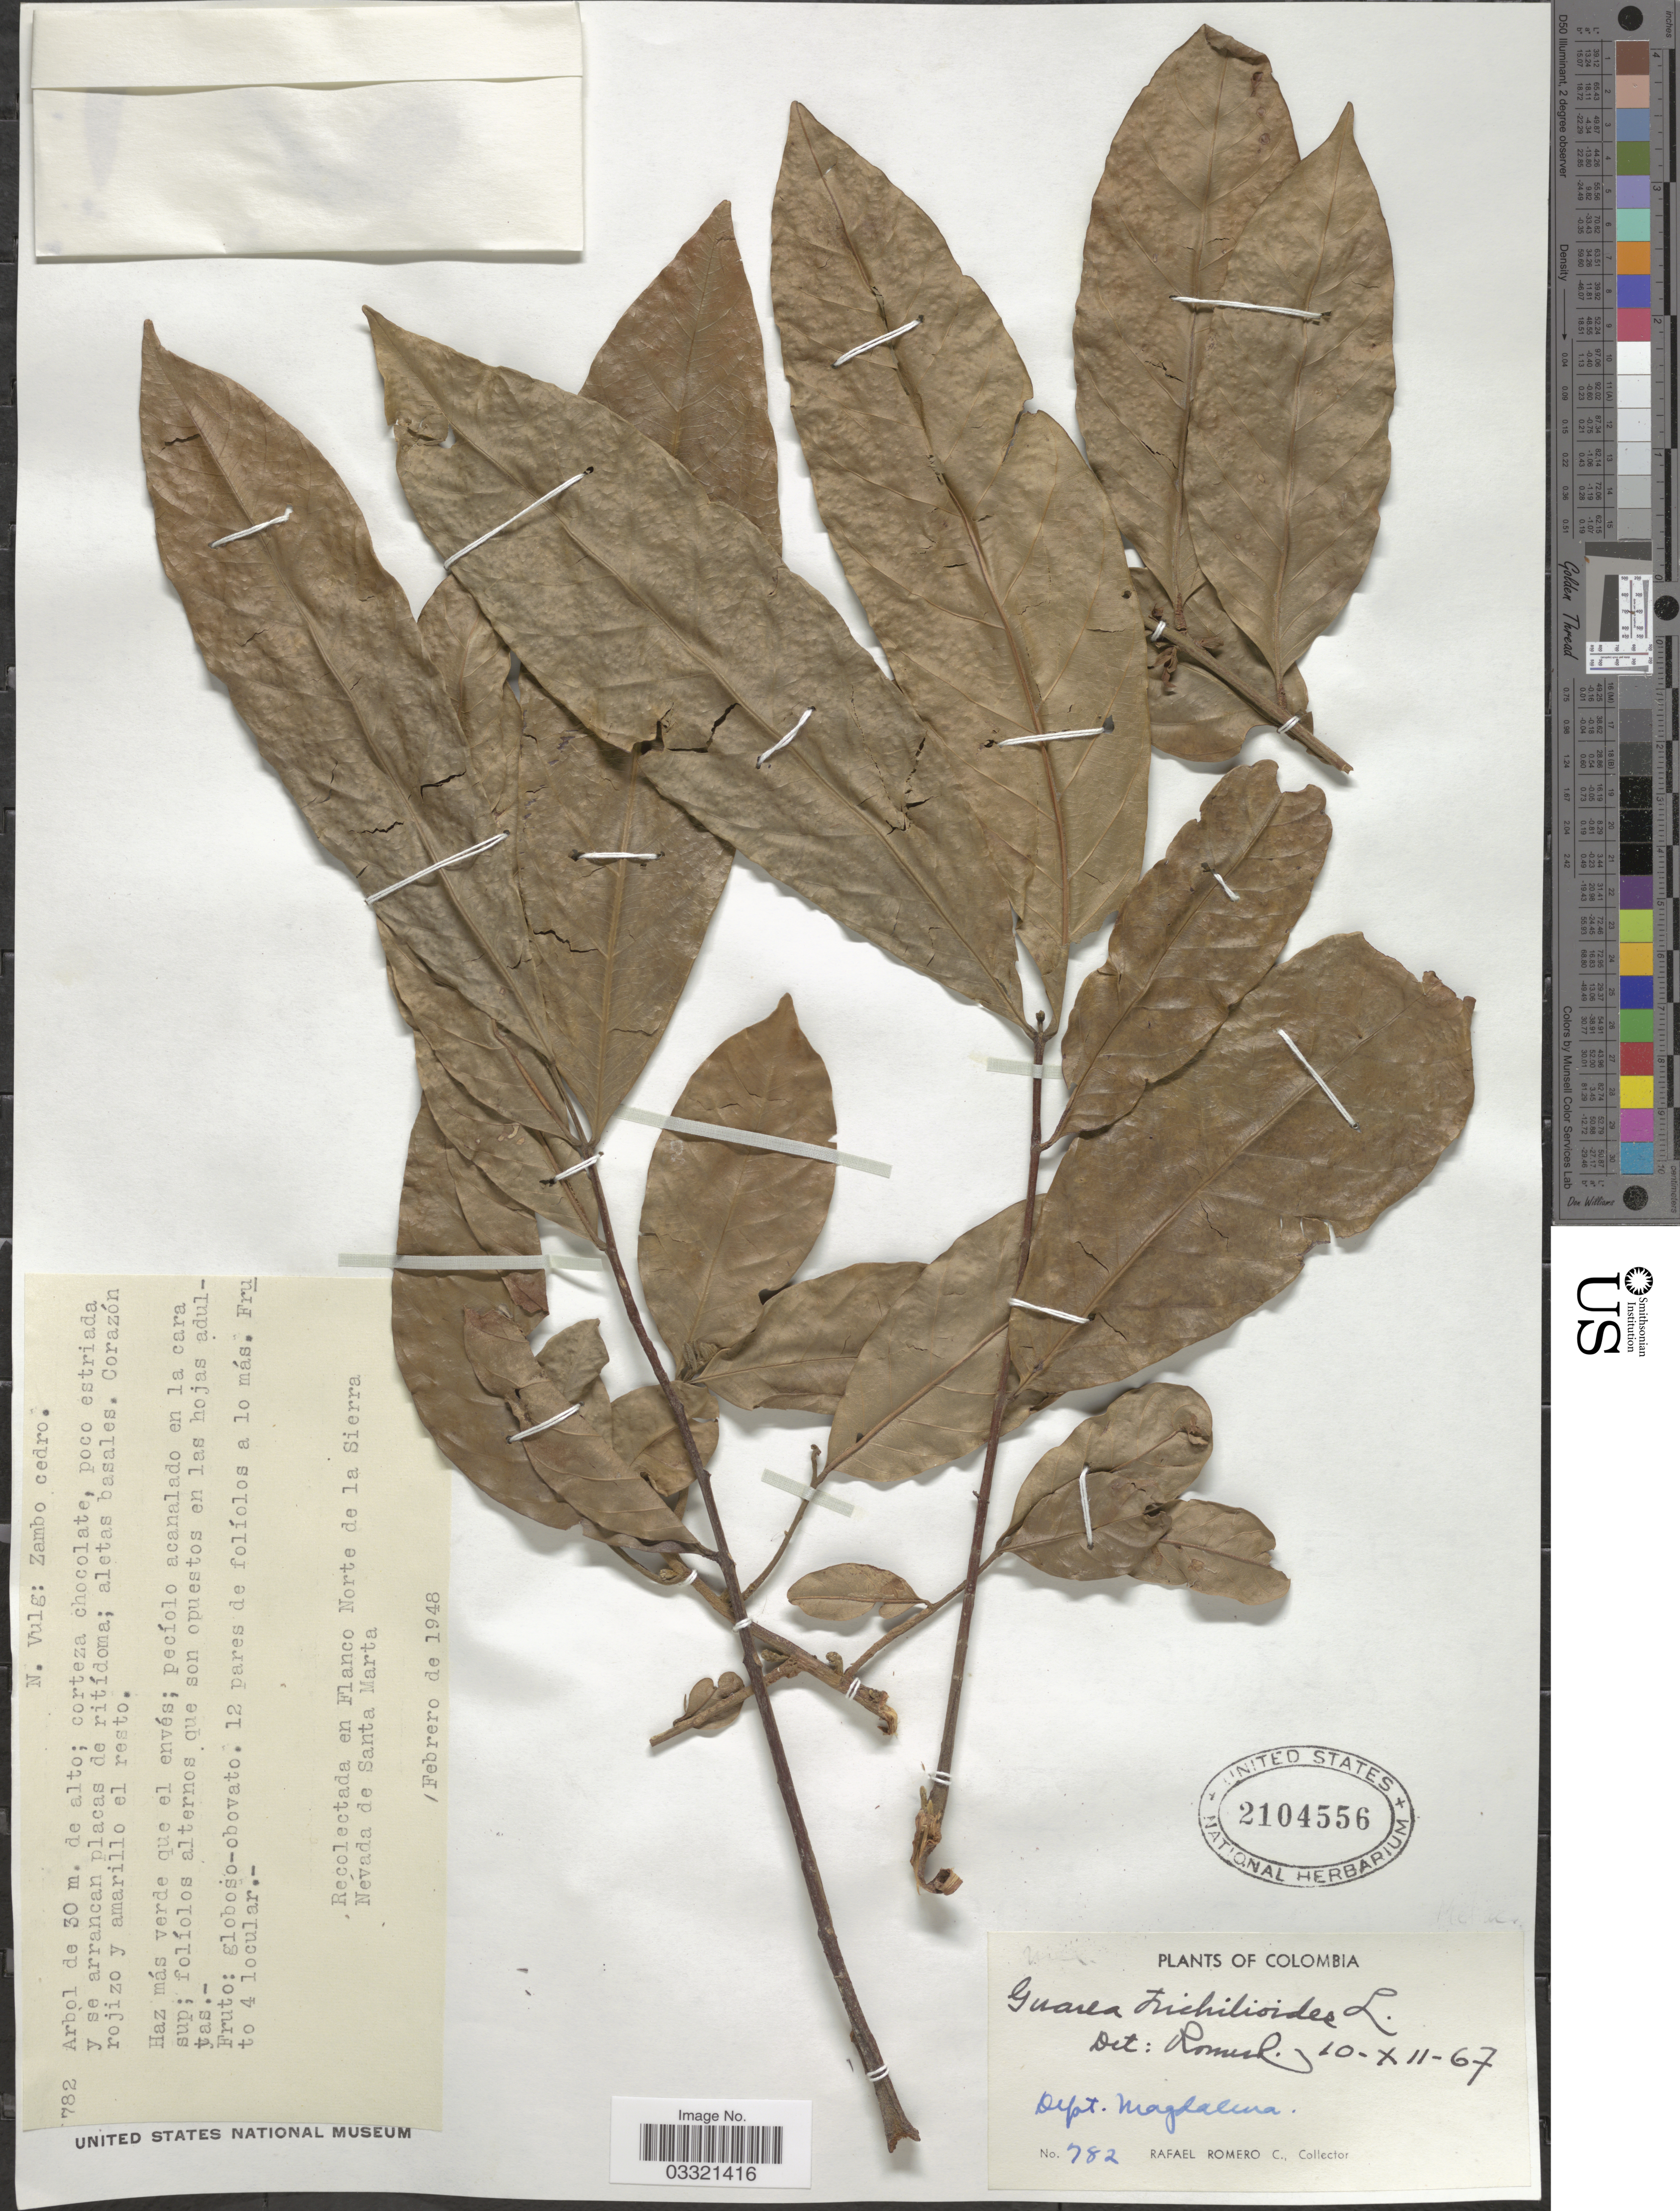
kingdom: Plantae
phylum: Tracheophyta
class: Magnoliopsida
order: Sapindales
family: Meliaceae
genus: Guarea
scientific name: Guarea guidonia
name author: (L.) Sleumer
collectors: R. Romero Castañeda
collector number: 782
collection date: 1948-02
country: Colombia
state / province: Magdalena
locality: En Flanco Norte de la Sierra Nevada de Santa Marta. Dept. Magdalena.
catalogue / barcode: US 2104556